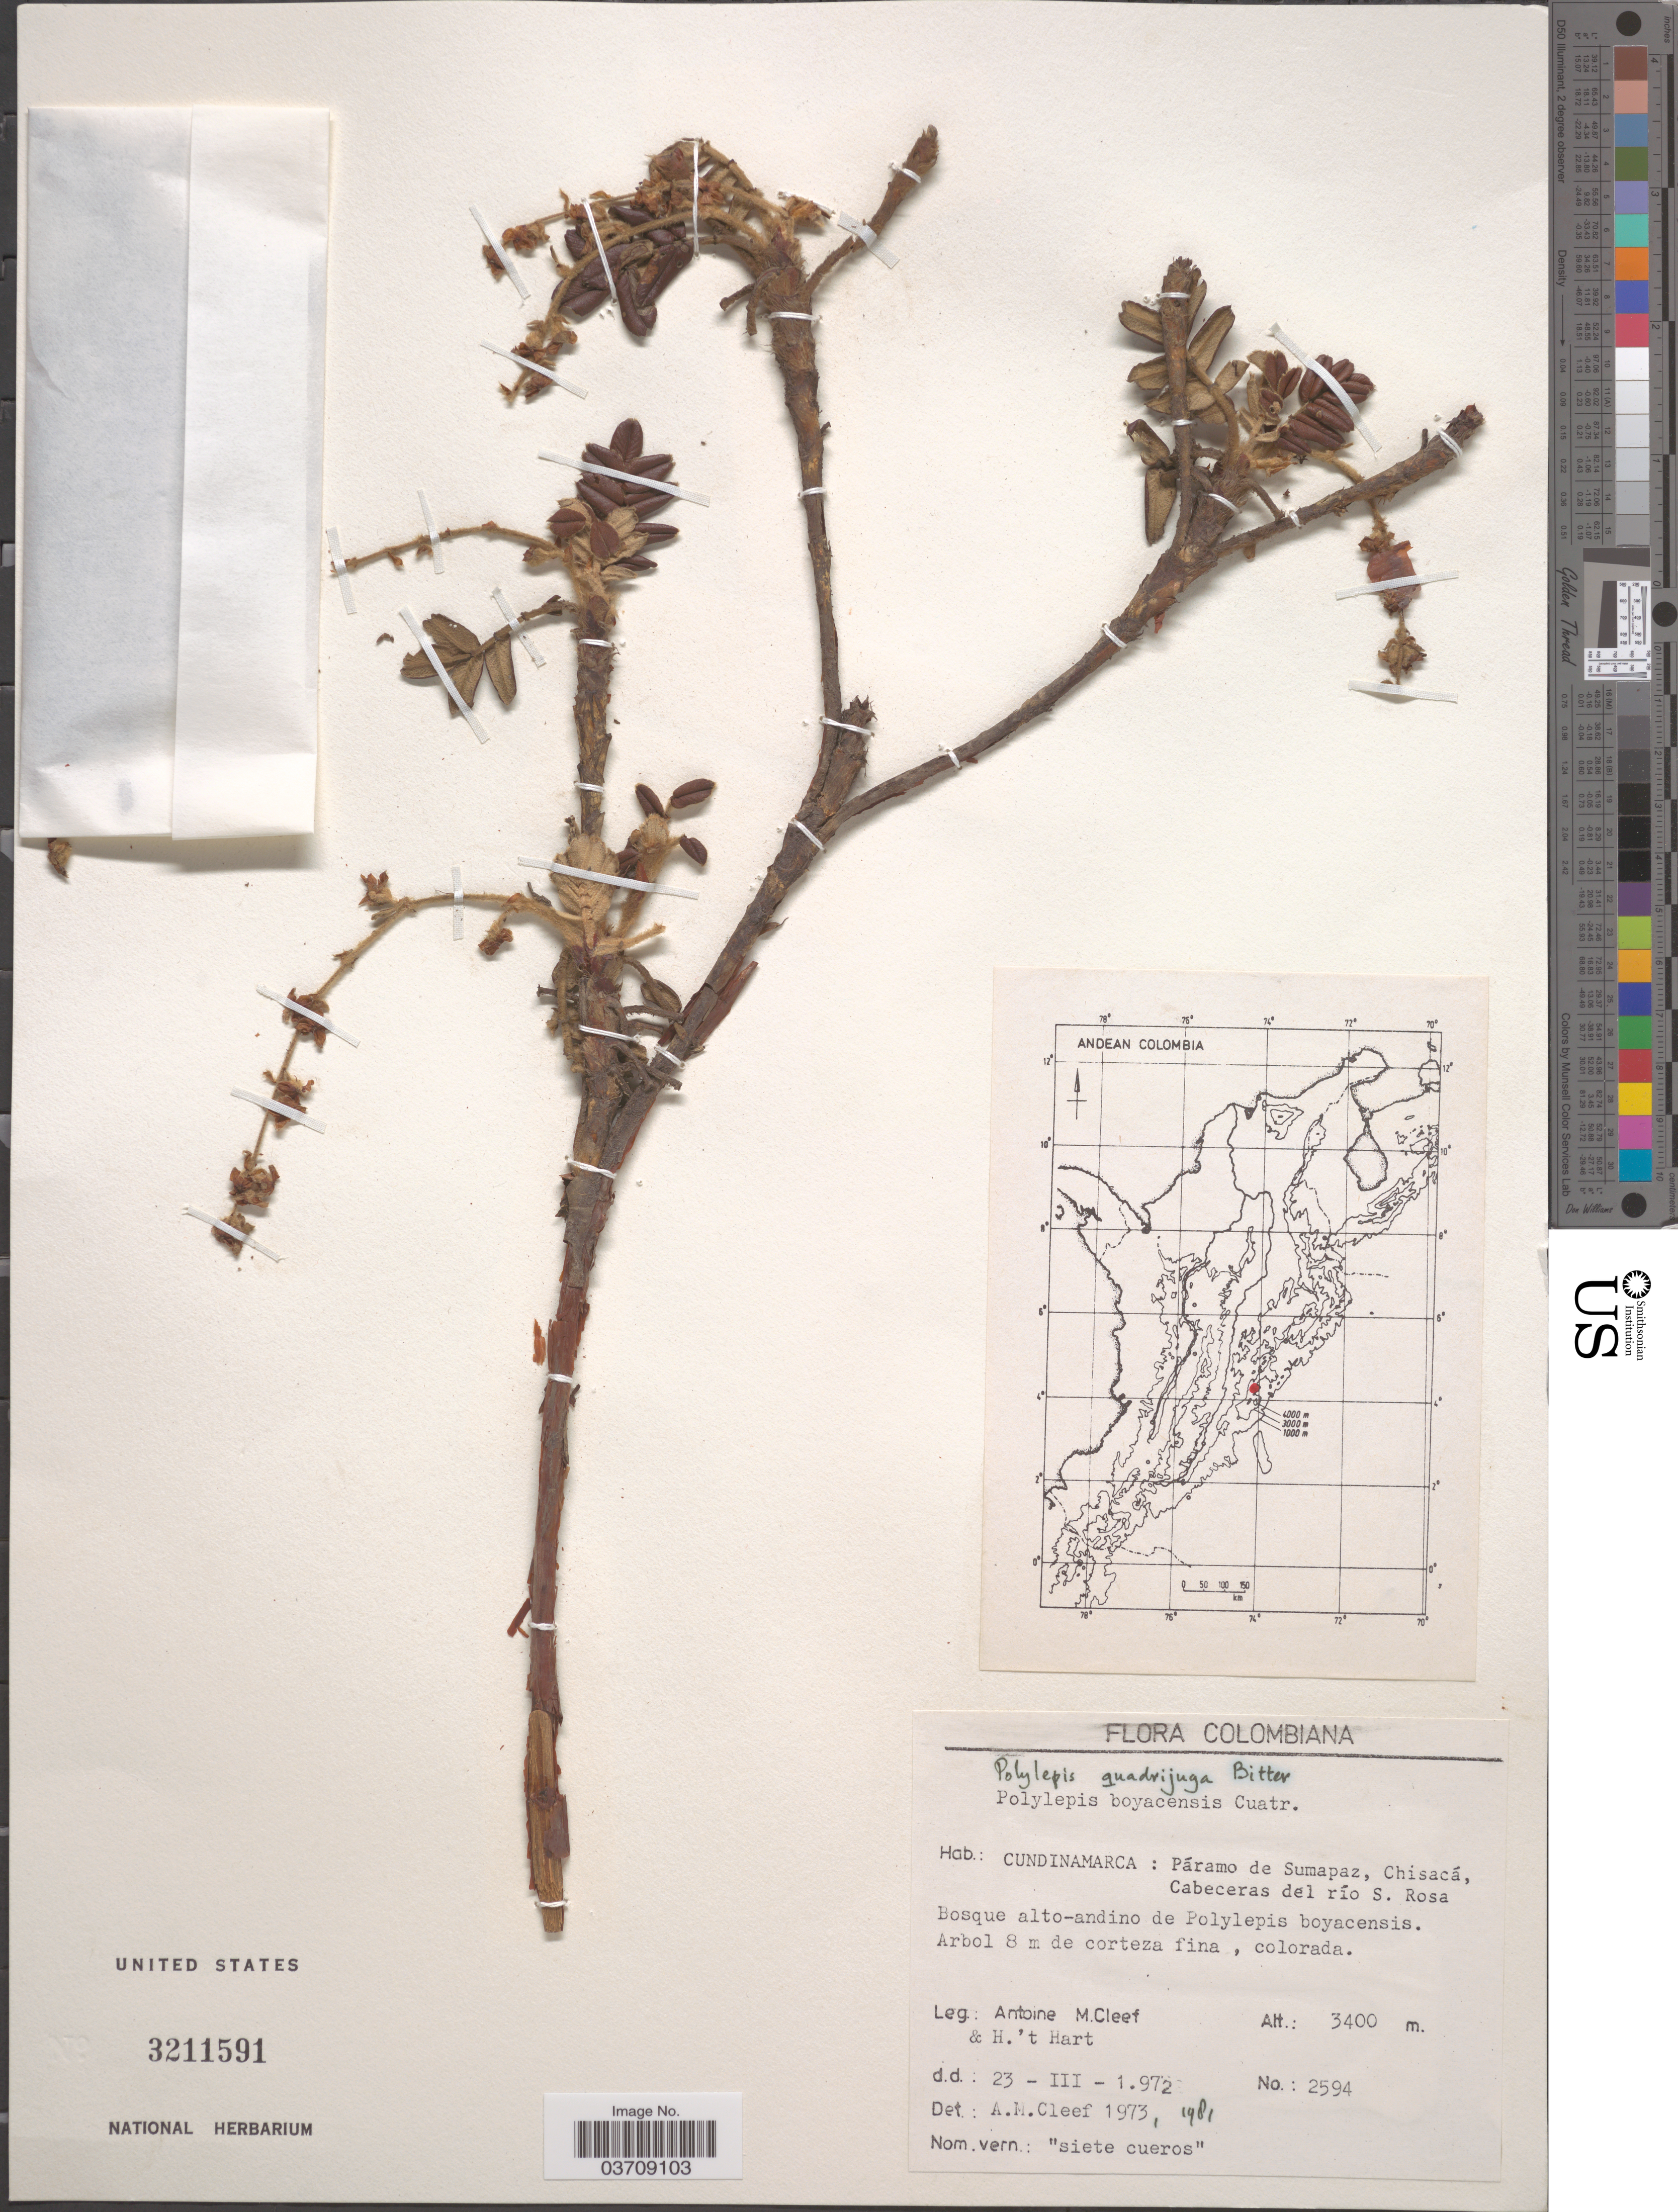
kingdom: Plantae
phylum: Tracheophyta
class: Magnoliopsida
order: Rosales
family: Rosaceae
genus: Polylepis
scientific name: Polylepis quadrijuga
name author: Bitter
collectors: A. M. Cleef & H. Hart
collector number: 2594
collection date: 1972-03-23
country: Colombia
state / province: Cundinamarca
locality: Páramo de Sumapaz, Chisacá, Cabeceras del río S. Rosa.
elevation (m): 3400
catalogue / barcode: US 3211591